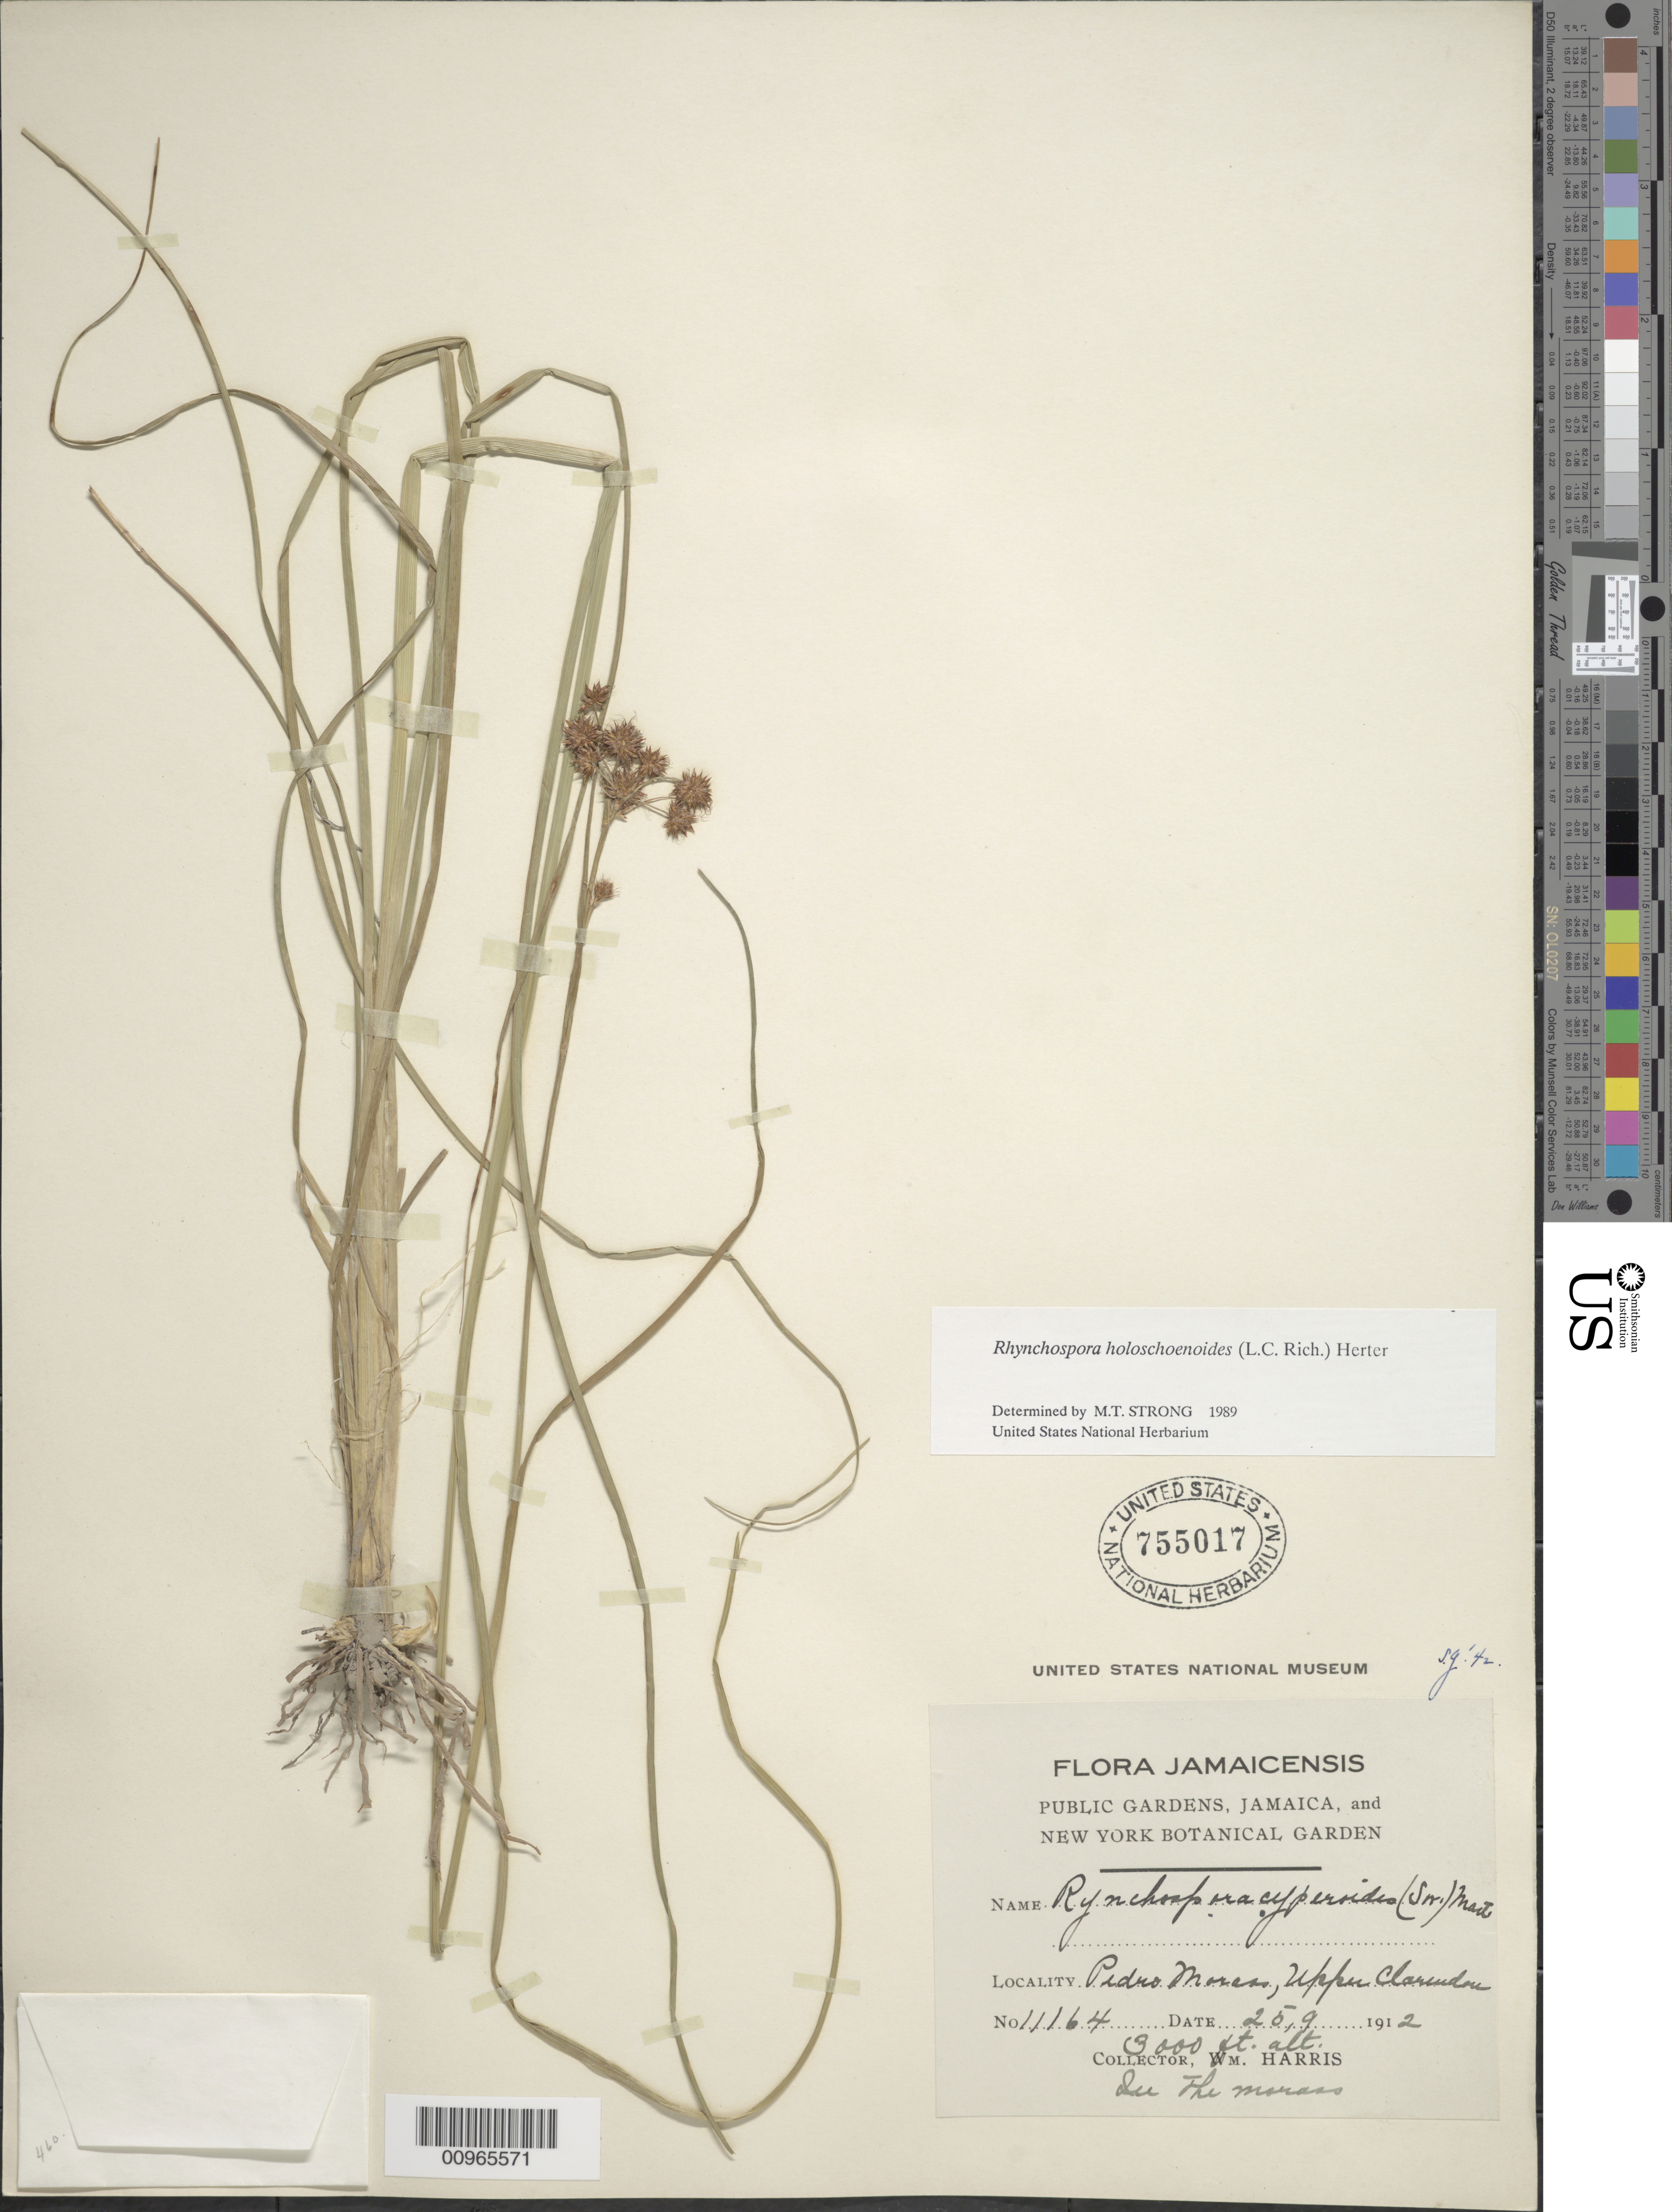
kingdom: Plantae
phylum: Tracheophyta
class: Liliopsida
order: Poales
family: Cyperaceae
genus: Rhynchospora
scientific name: Rhynchospora holoschoenoides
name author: (Rich.) Herter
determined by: Strong, M. T., (US), Smithsonian Institution - National Museum of Natural History (UNITED STATES)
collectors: W. H. Harris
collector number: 11164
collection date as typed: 25 Sep 1912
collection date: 1912-09-25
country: Jamaica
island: Jamaica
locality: Pedro Morces, Upper Clarendon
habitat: In the morass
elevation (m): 914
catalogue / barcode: US 755017